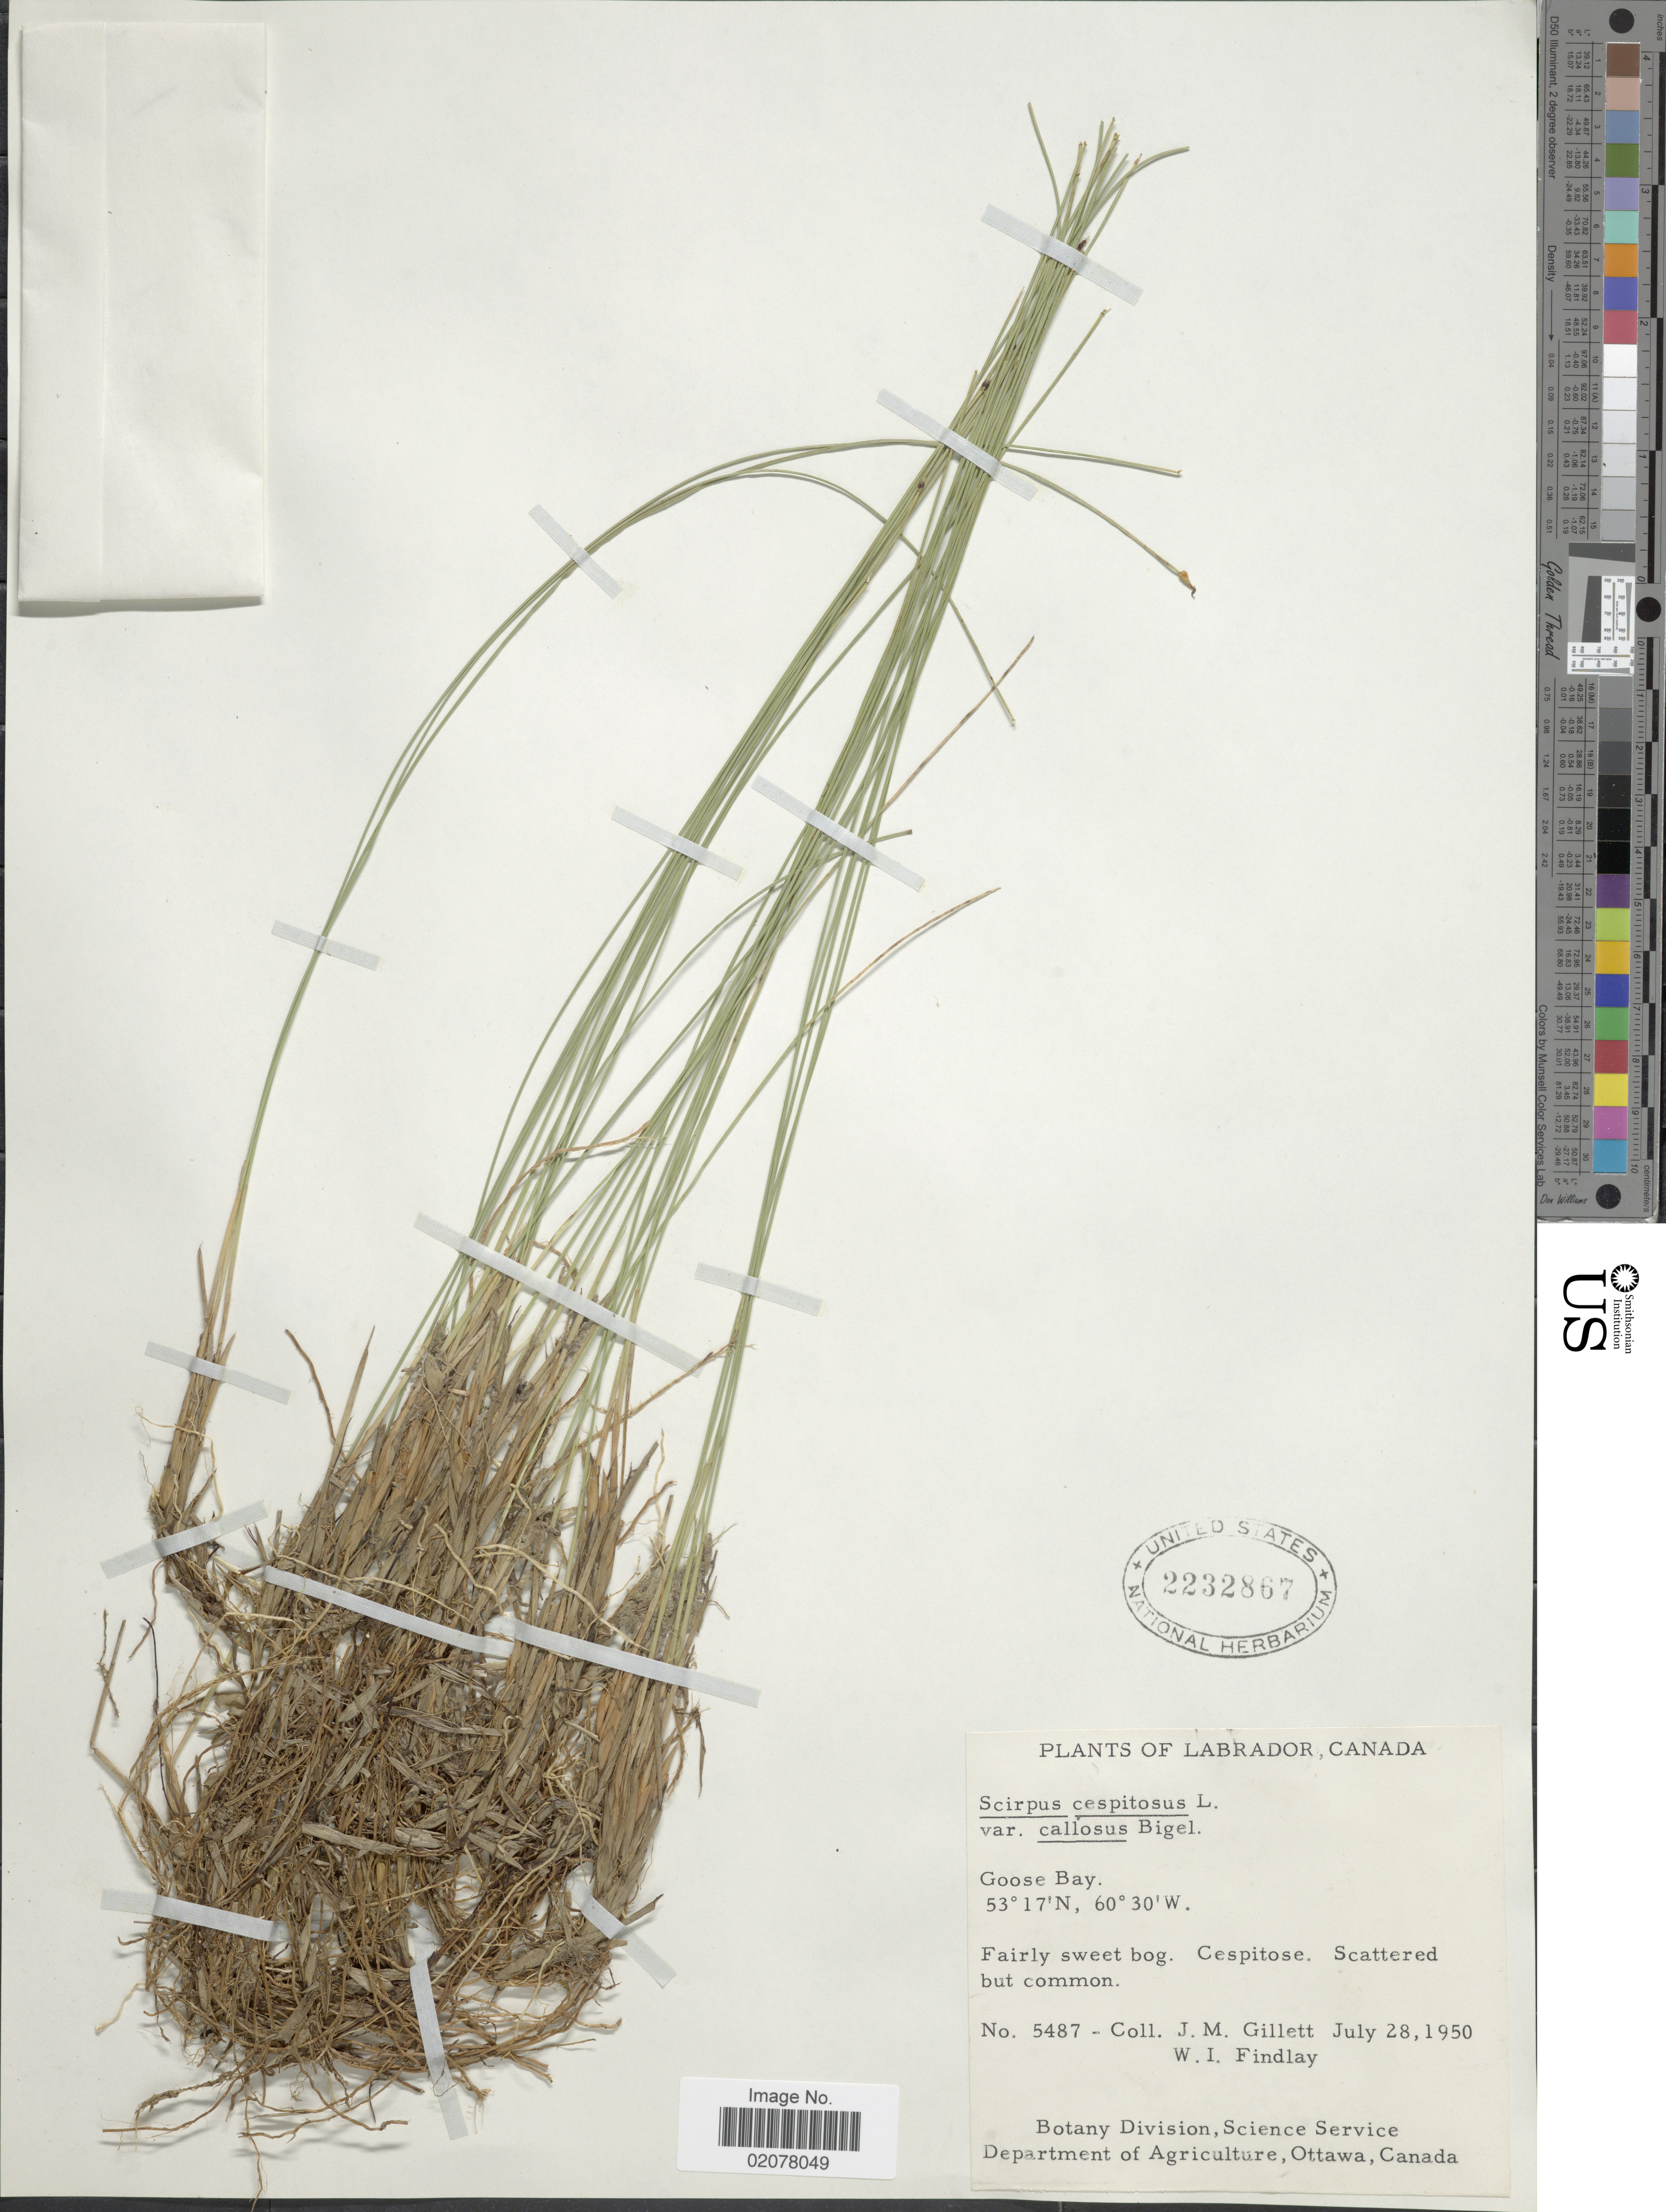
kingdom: Plantae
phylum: Tracheophyta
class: Liliopsida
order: Poales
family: Cyperaceae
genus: Trichophorum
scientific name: Trichophorum cespitosum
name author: (L.) Hartm.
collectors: J. M. Gillett & W. Findlay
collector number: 5487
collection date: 1950-07-28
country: Canada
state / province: Newfoundland and Labrador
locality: Labrador. Goose Bay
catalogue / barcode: US 2232867